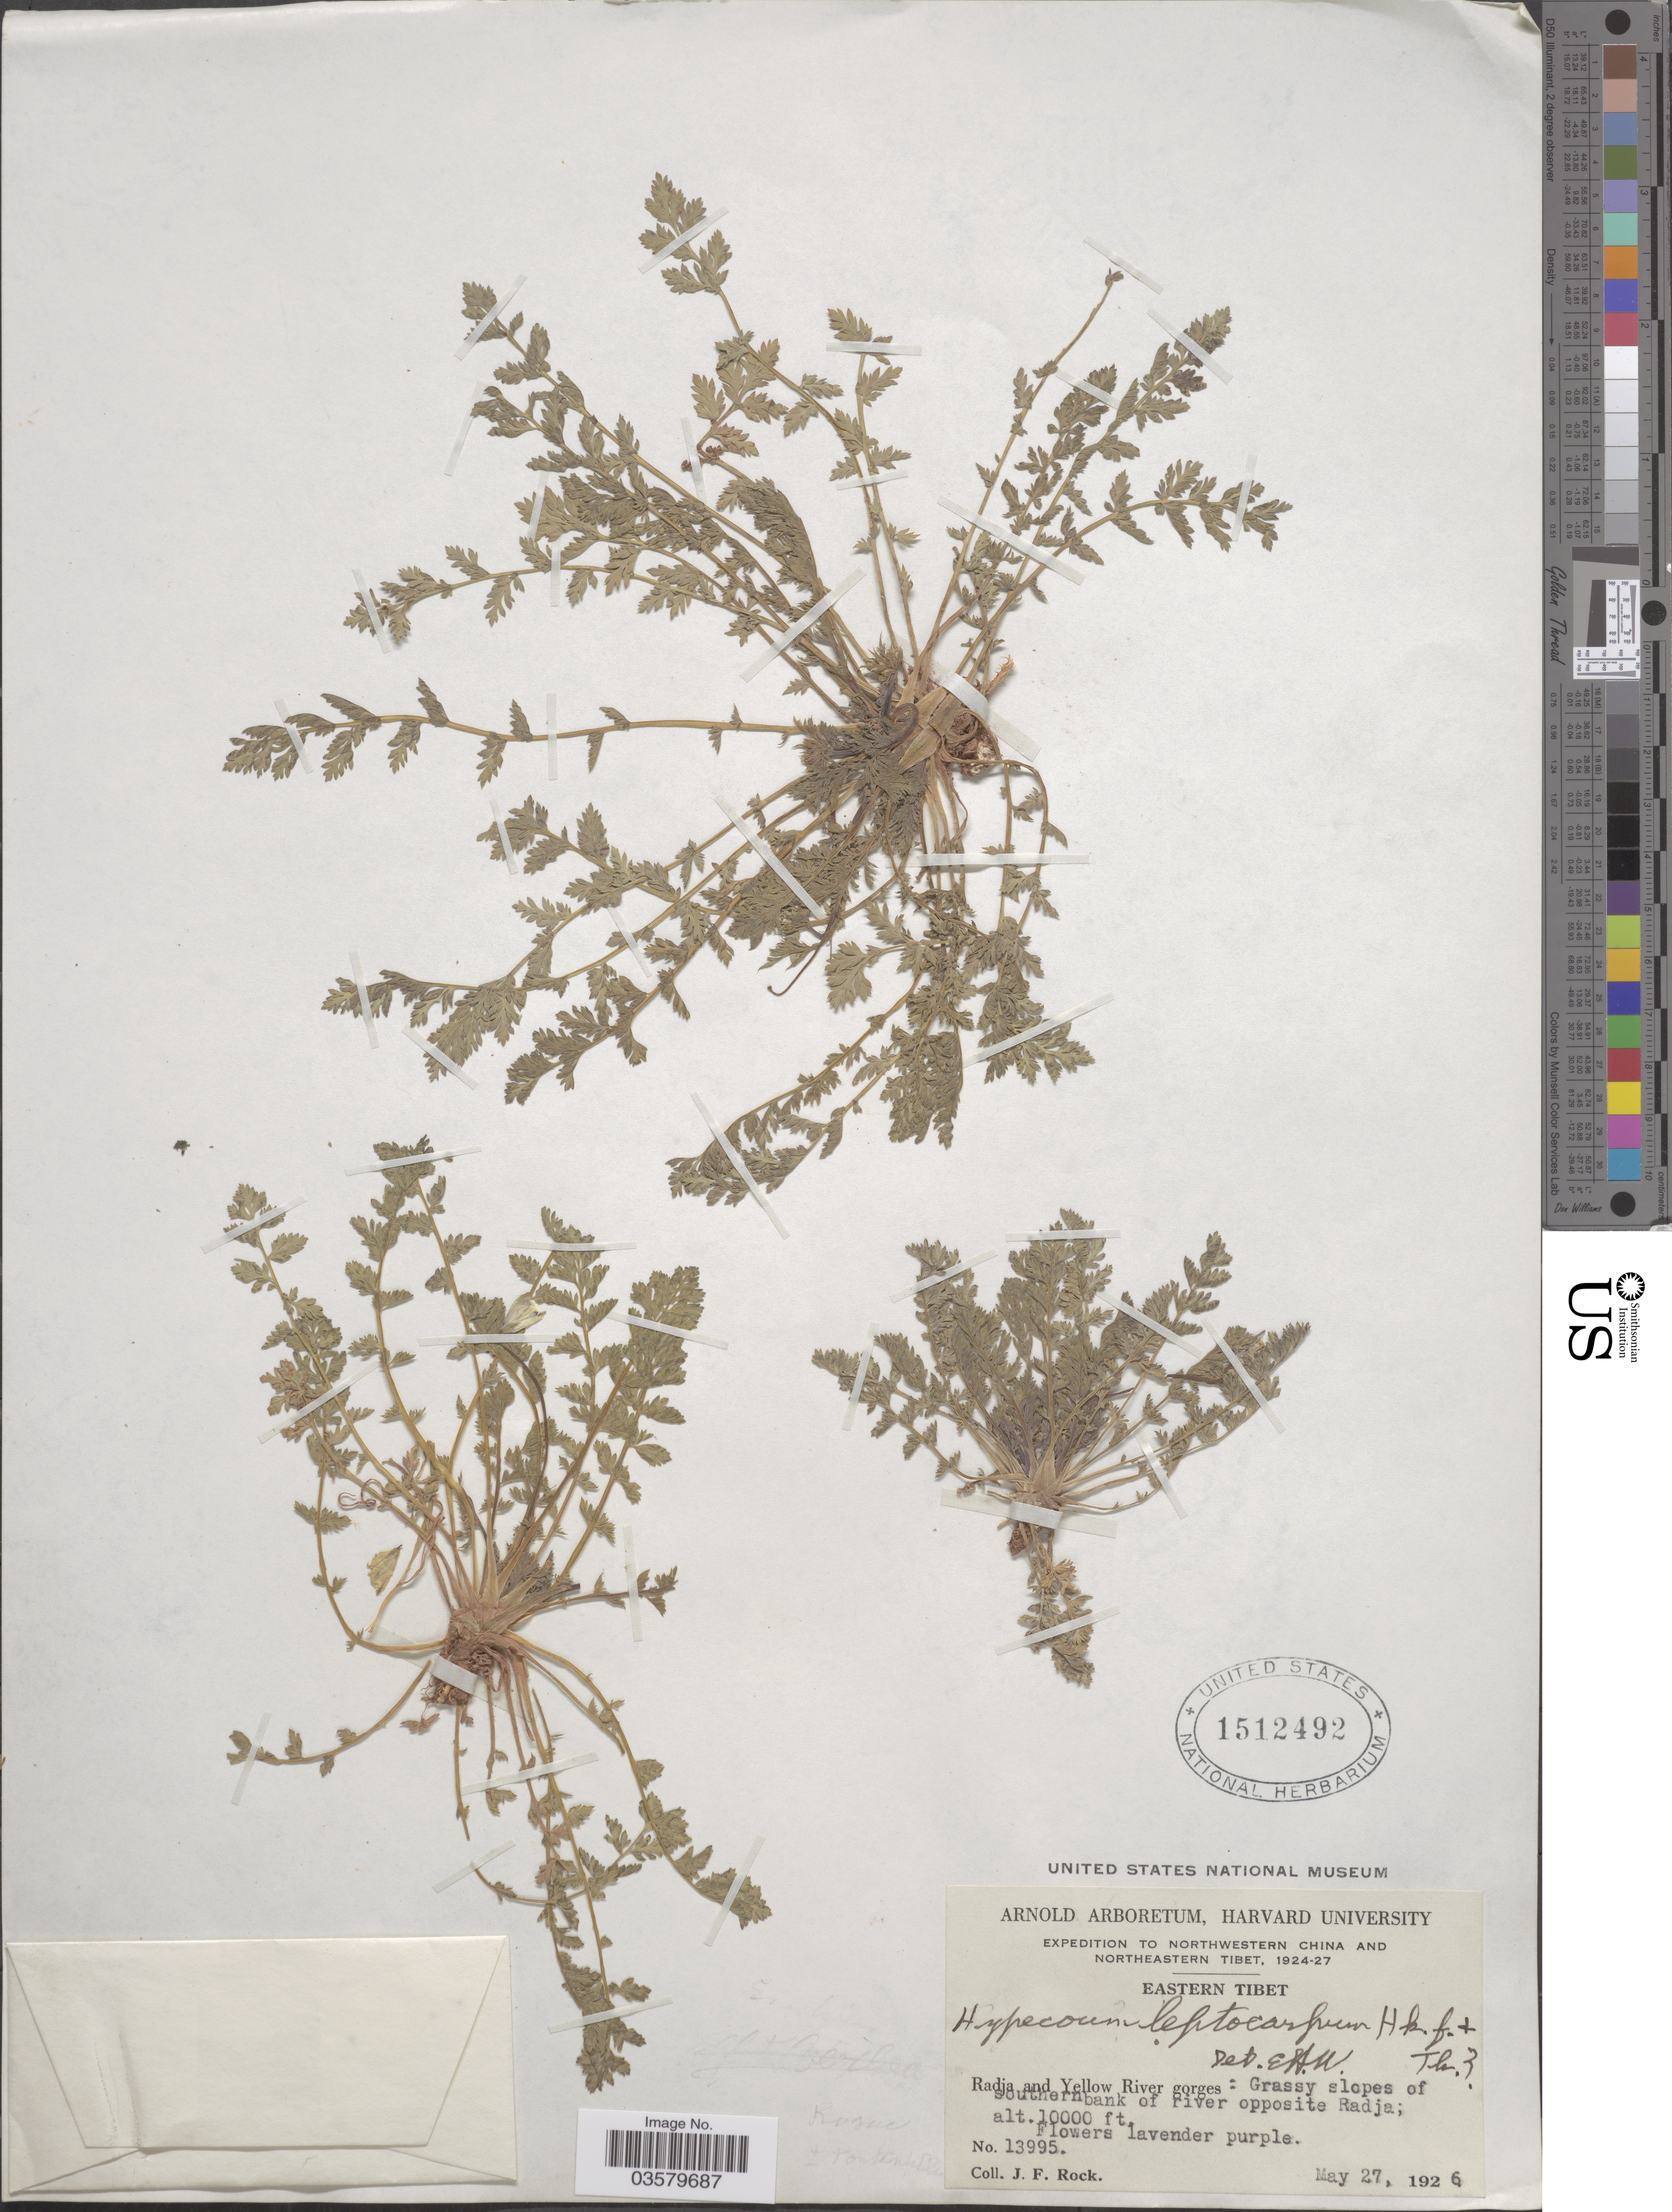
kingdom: Plantae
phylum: Tracheophyta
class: Magnoliopsida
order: Ranunculales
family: Papaveraceae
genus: Hypecoum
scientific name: Hypecoum leptocarpum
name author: Hook. f. & Thomson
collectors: J. Rock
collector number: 13995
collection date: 1926-05-27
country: China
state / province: Xizang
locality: Northwestern China and Northeastern Tibet. Eastern Tibet. Radja and Yellow River gorges: Grassy slopes of southern bank of river opposite Radja.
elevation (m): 3048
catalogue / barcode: US 1512492